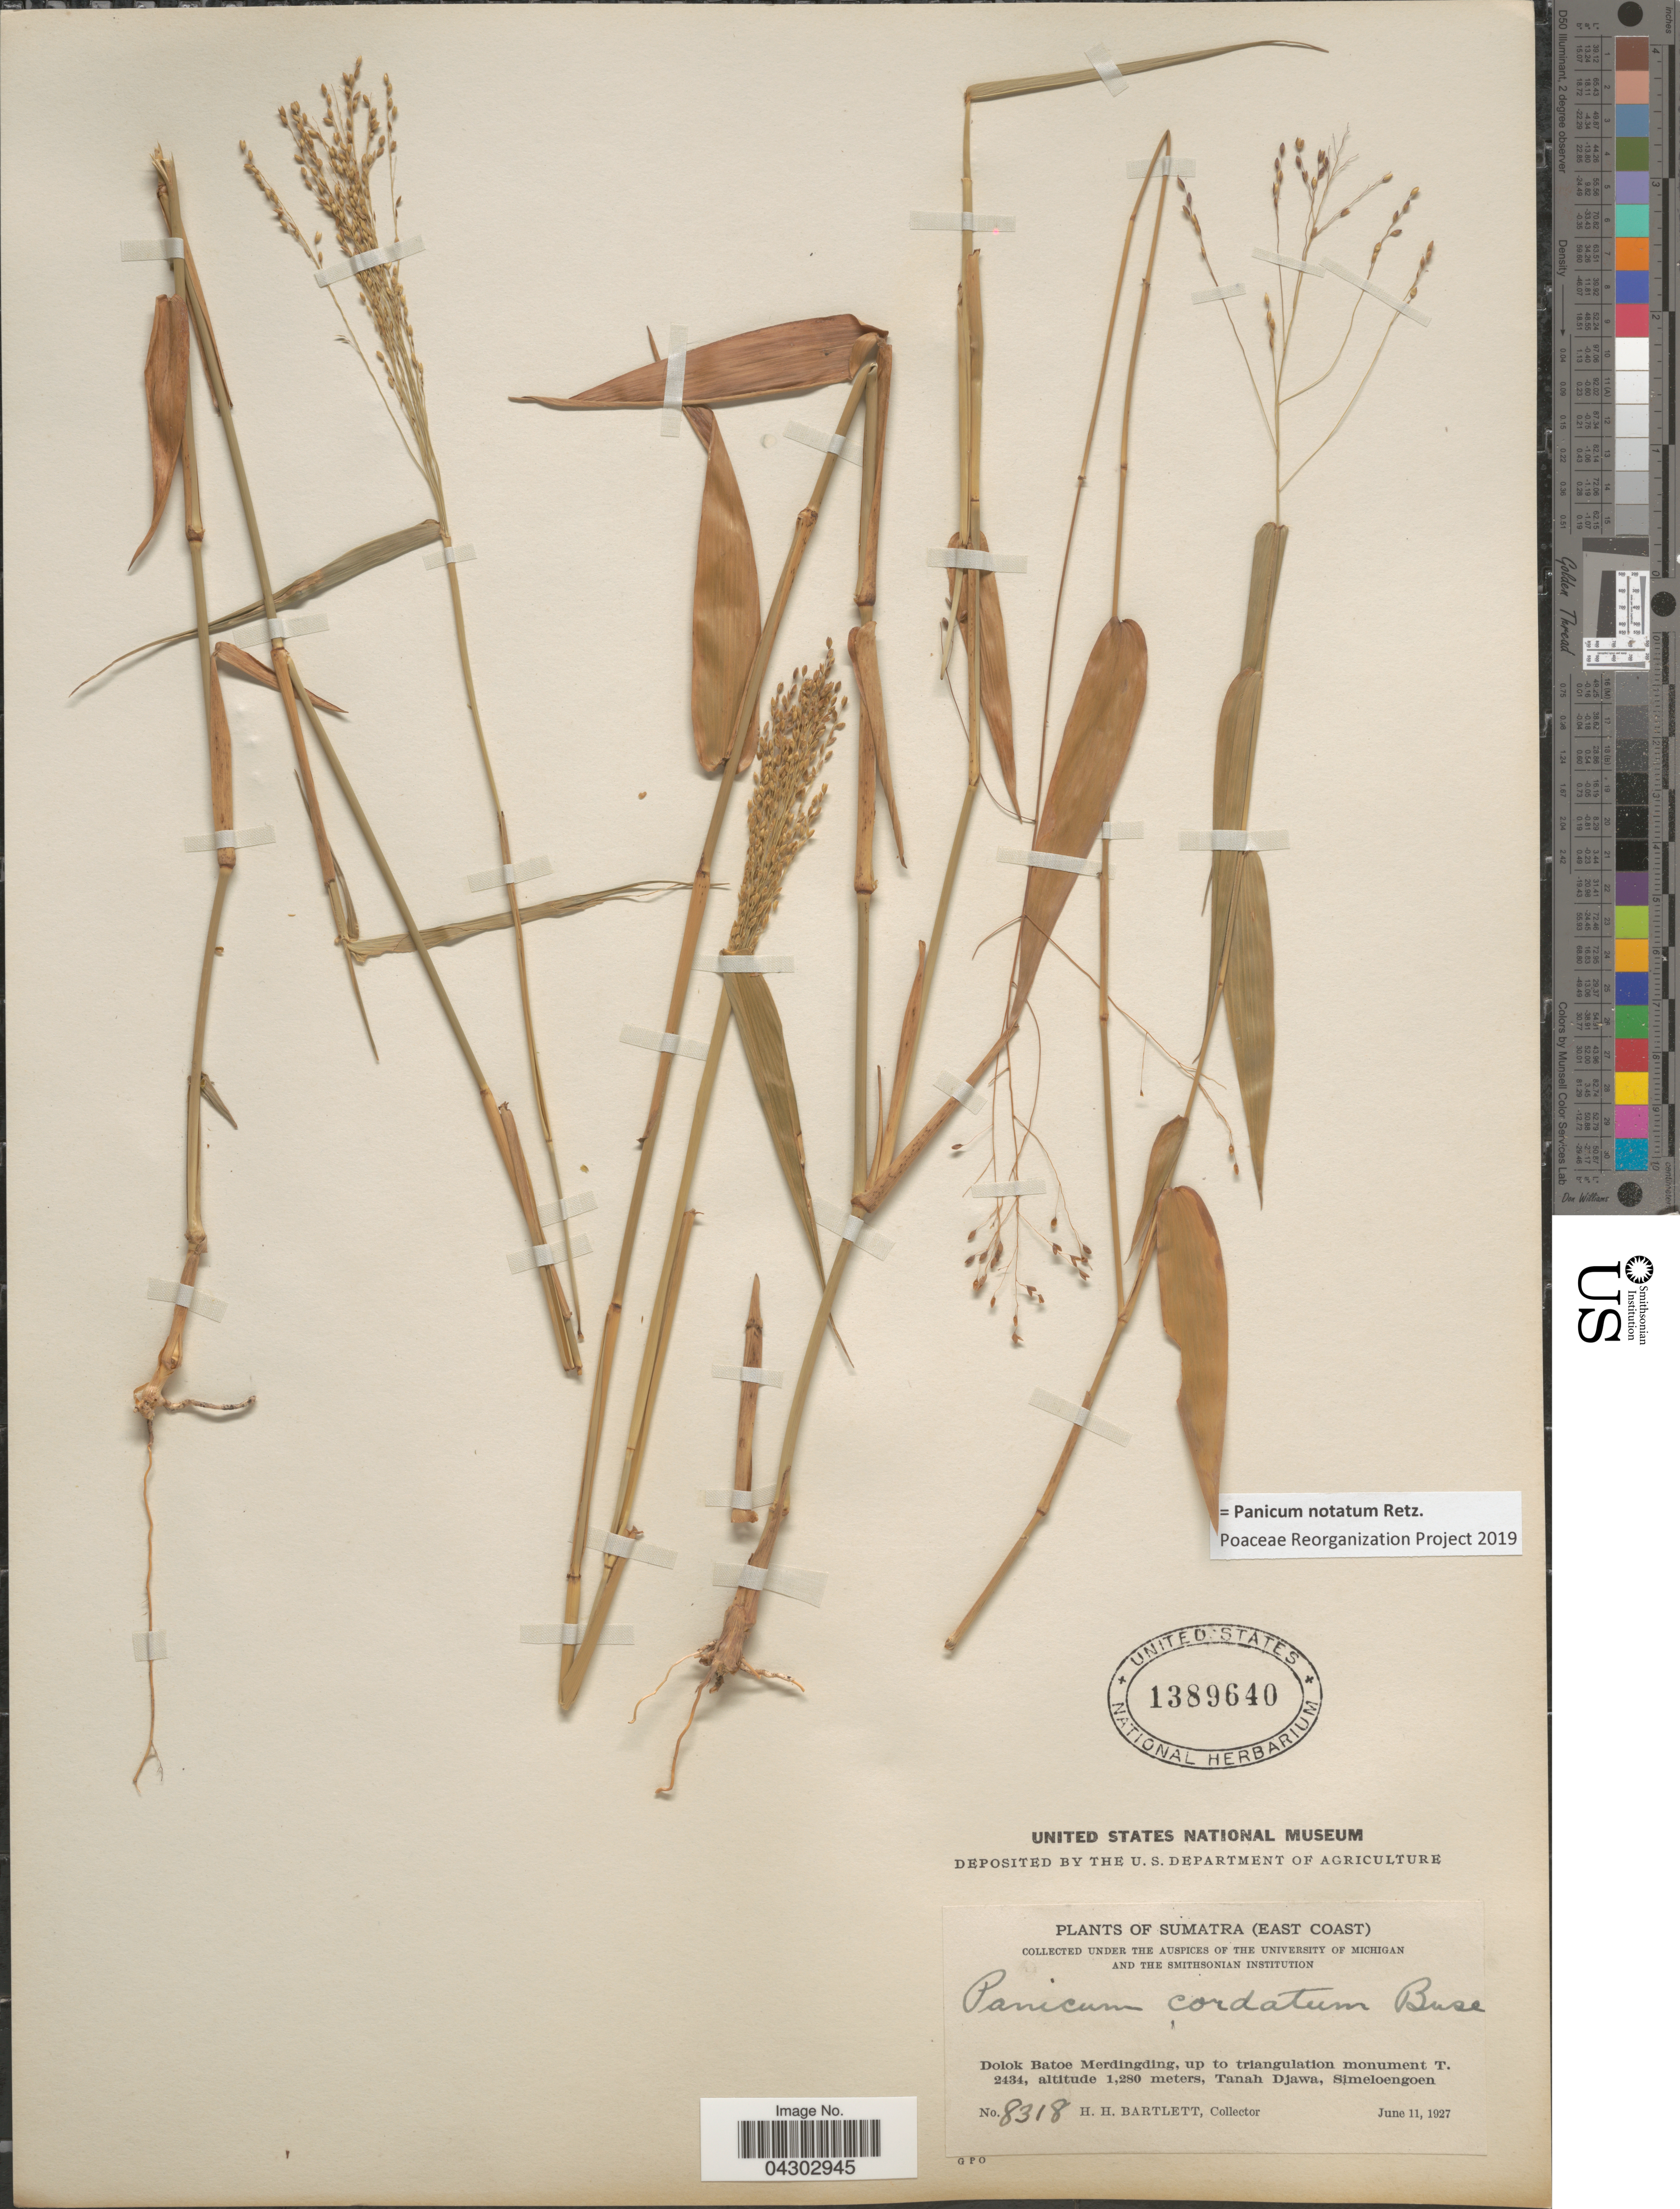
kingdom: Plantae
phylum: Tracheophyta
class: Liliopsida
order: Poales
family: Poaceae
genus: Panicum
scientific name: Panicum notatum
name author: Retz.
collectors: H. H. Bartlett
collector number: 8318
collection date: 1927-06-11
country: Indonesia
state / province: Sumatra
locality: (East Coast). Dolok Batoe Merdingding, up to tringulstion monument T. 2434, Tanah Djawa, Simeloengoen.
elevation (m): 1280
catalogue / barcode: US 1389640